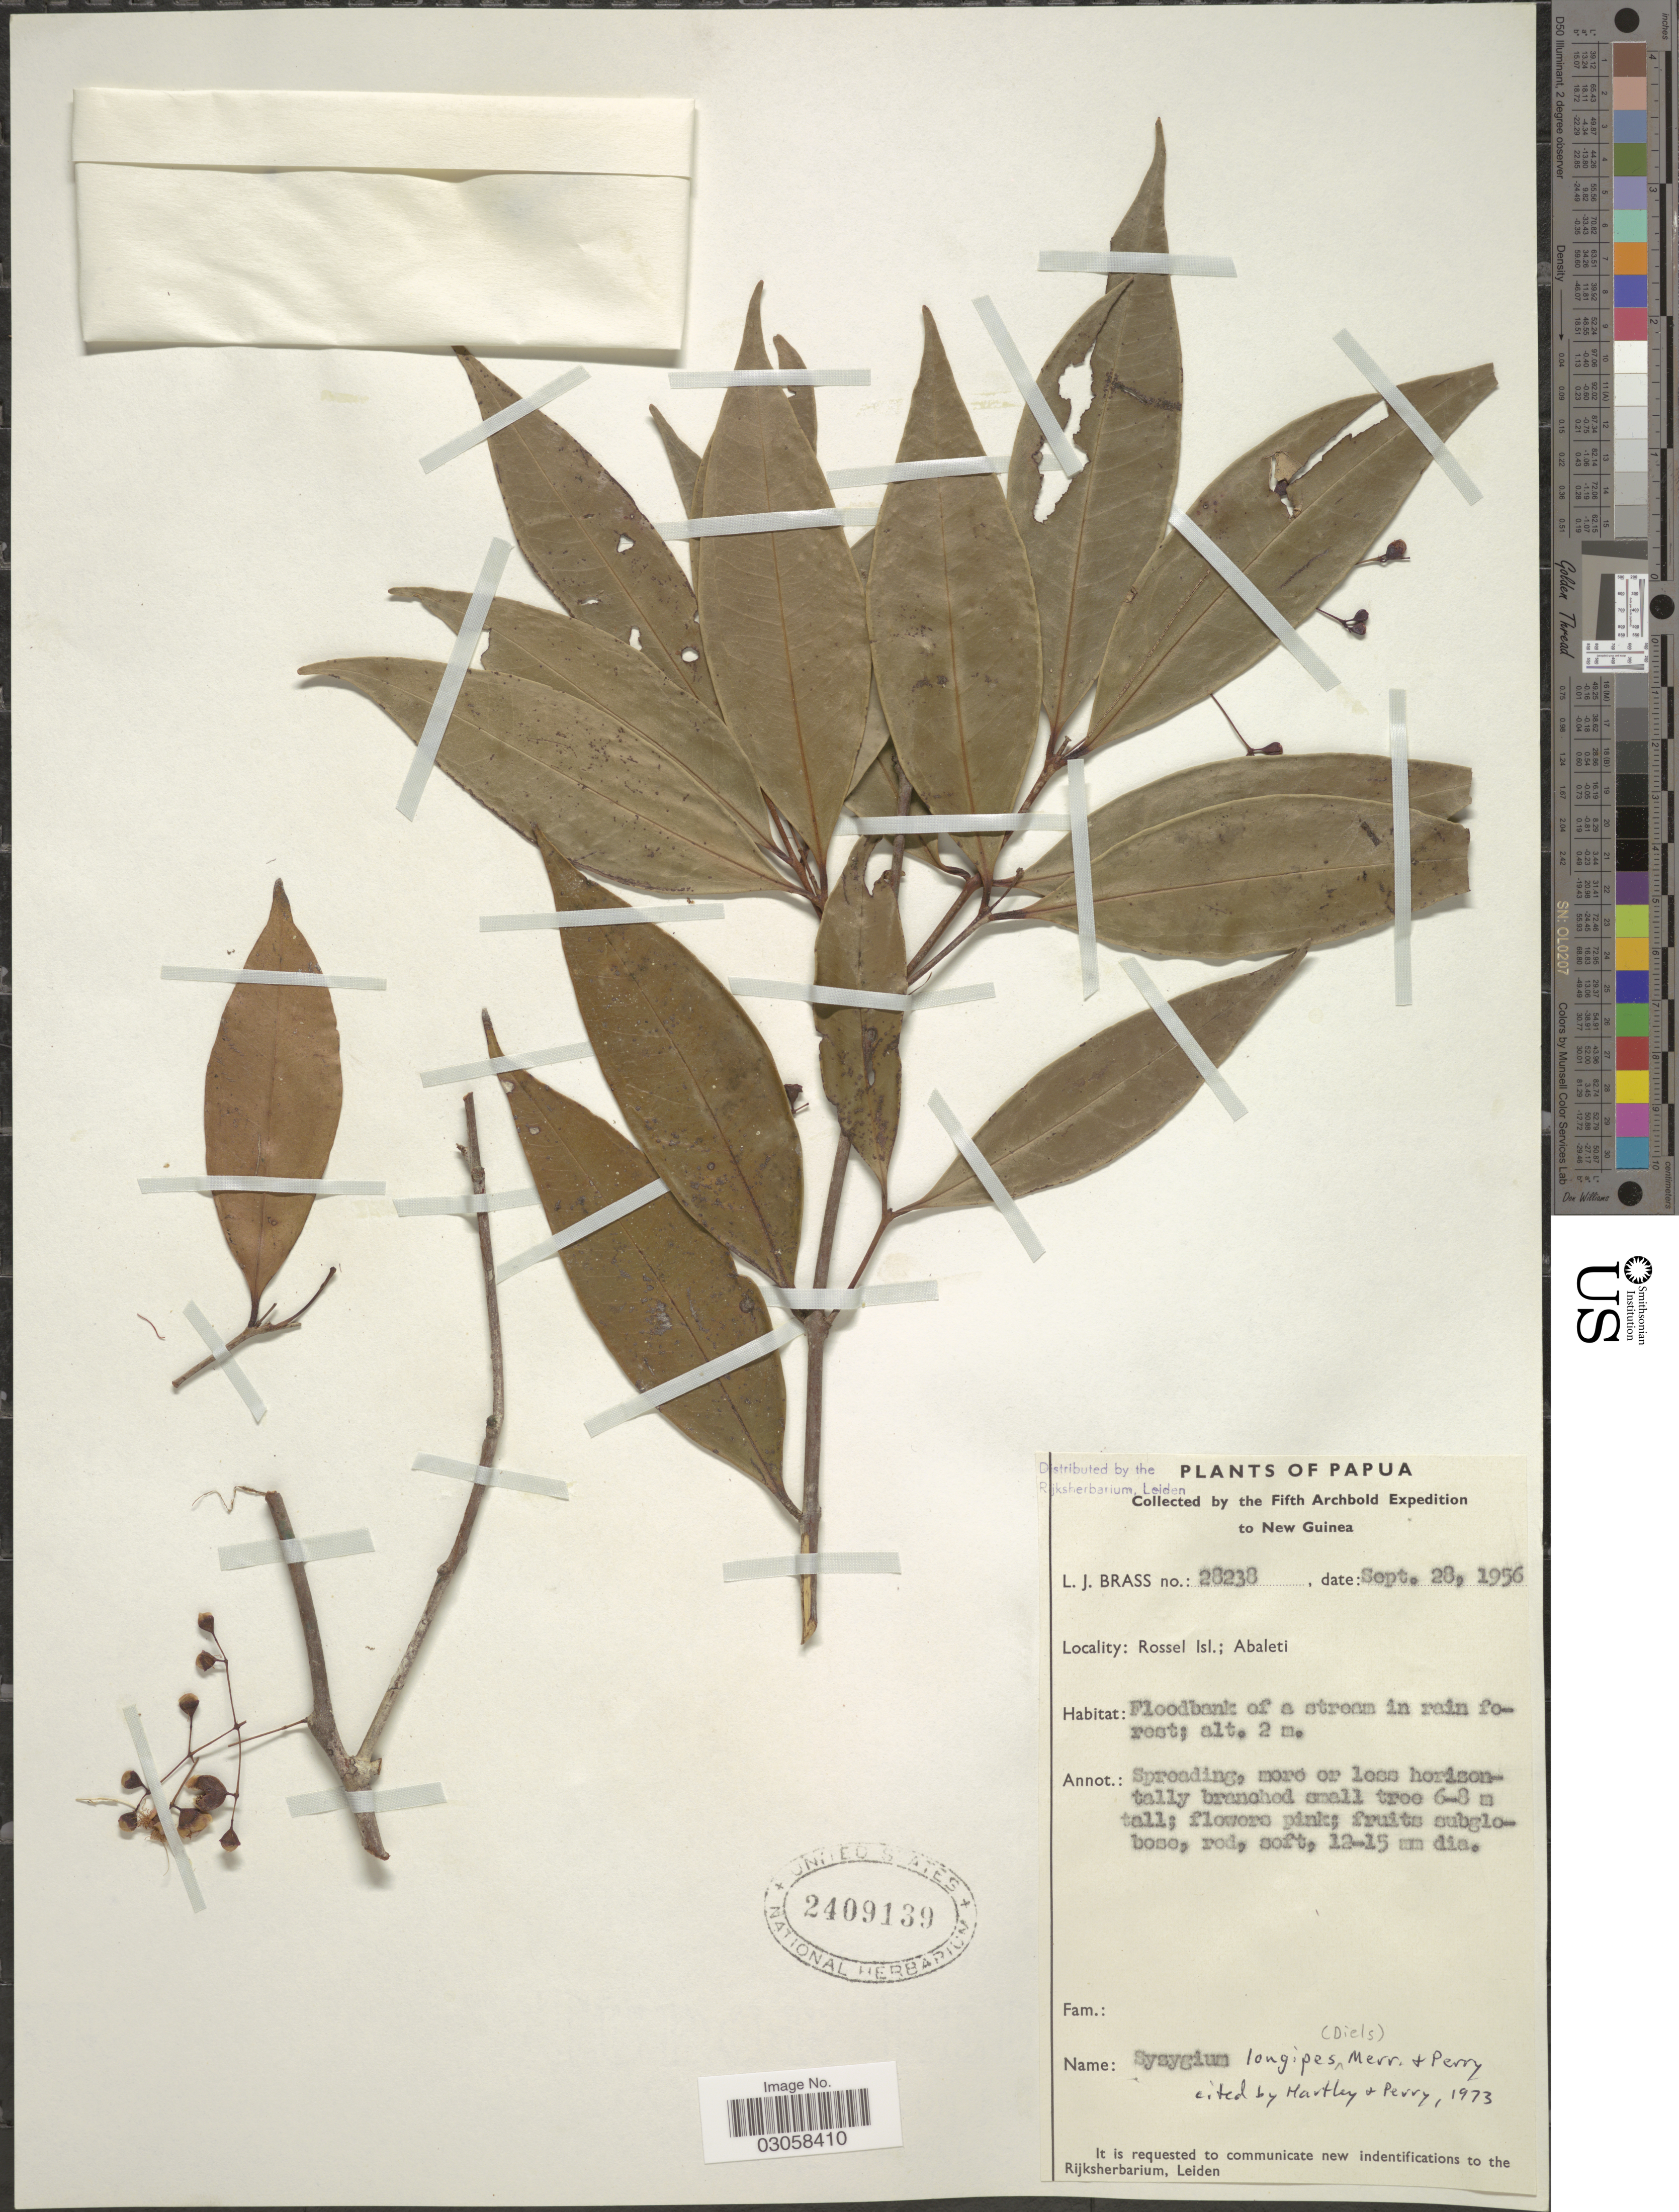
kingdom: Plantae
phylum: Tracheophyta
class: Magnoliopsida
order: Myrtales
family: Myrtaceae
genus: Syzygium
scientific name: Syzygium longipes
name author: (Diels) Merr. & L.M. Perry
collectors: L. J. Brass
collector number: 28238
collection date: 1956-09-28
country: Papua New Guinea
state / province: Milne Bay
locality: Papua, New Guinea. Rossel Isl.; Abaleti.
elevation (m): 2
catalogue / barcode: US 2409139